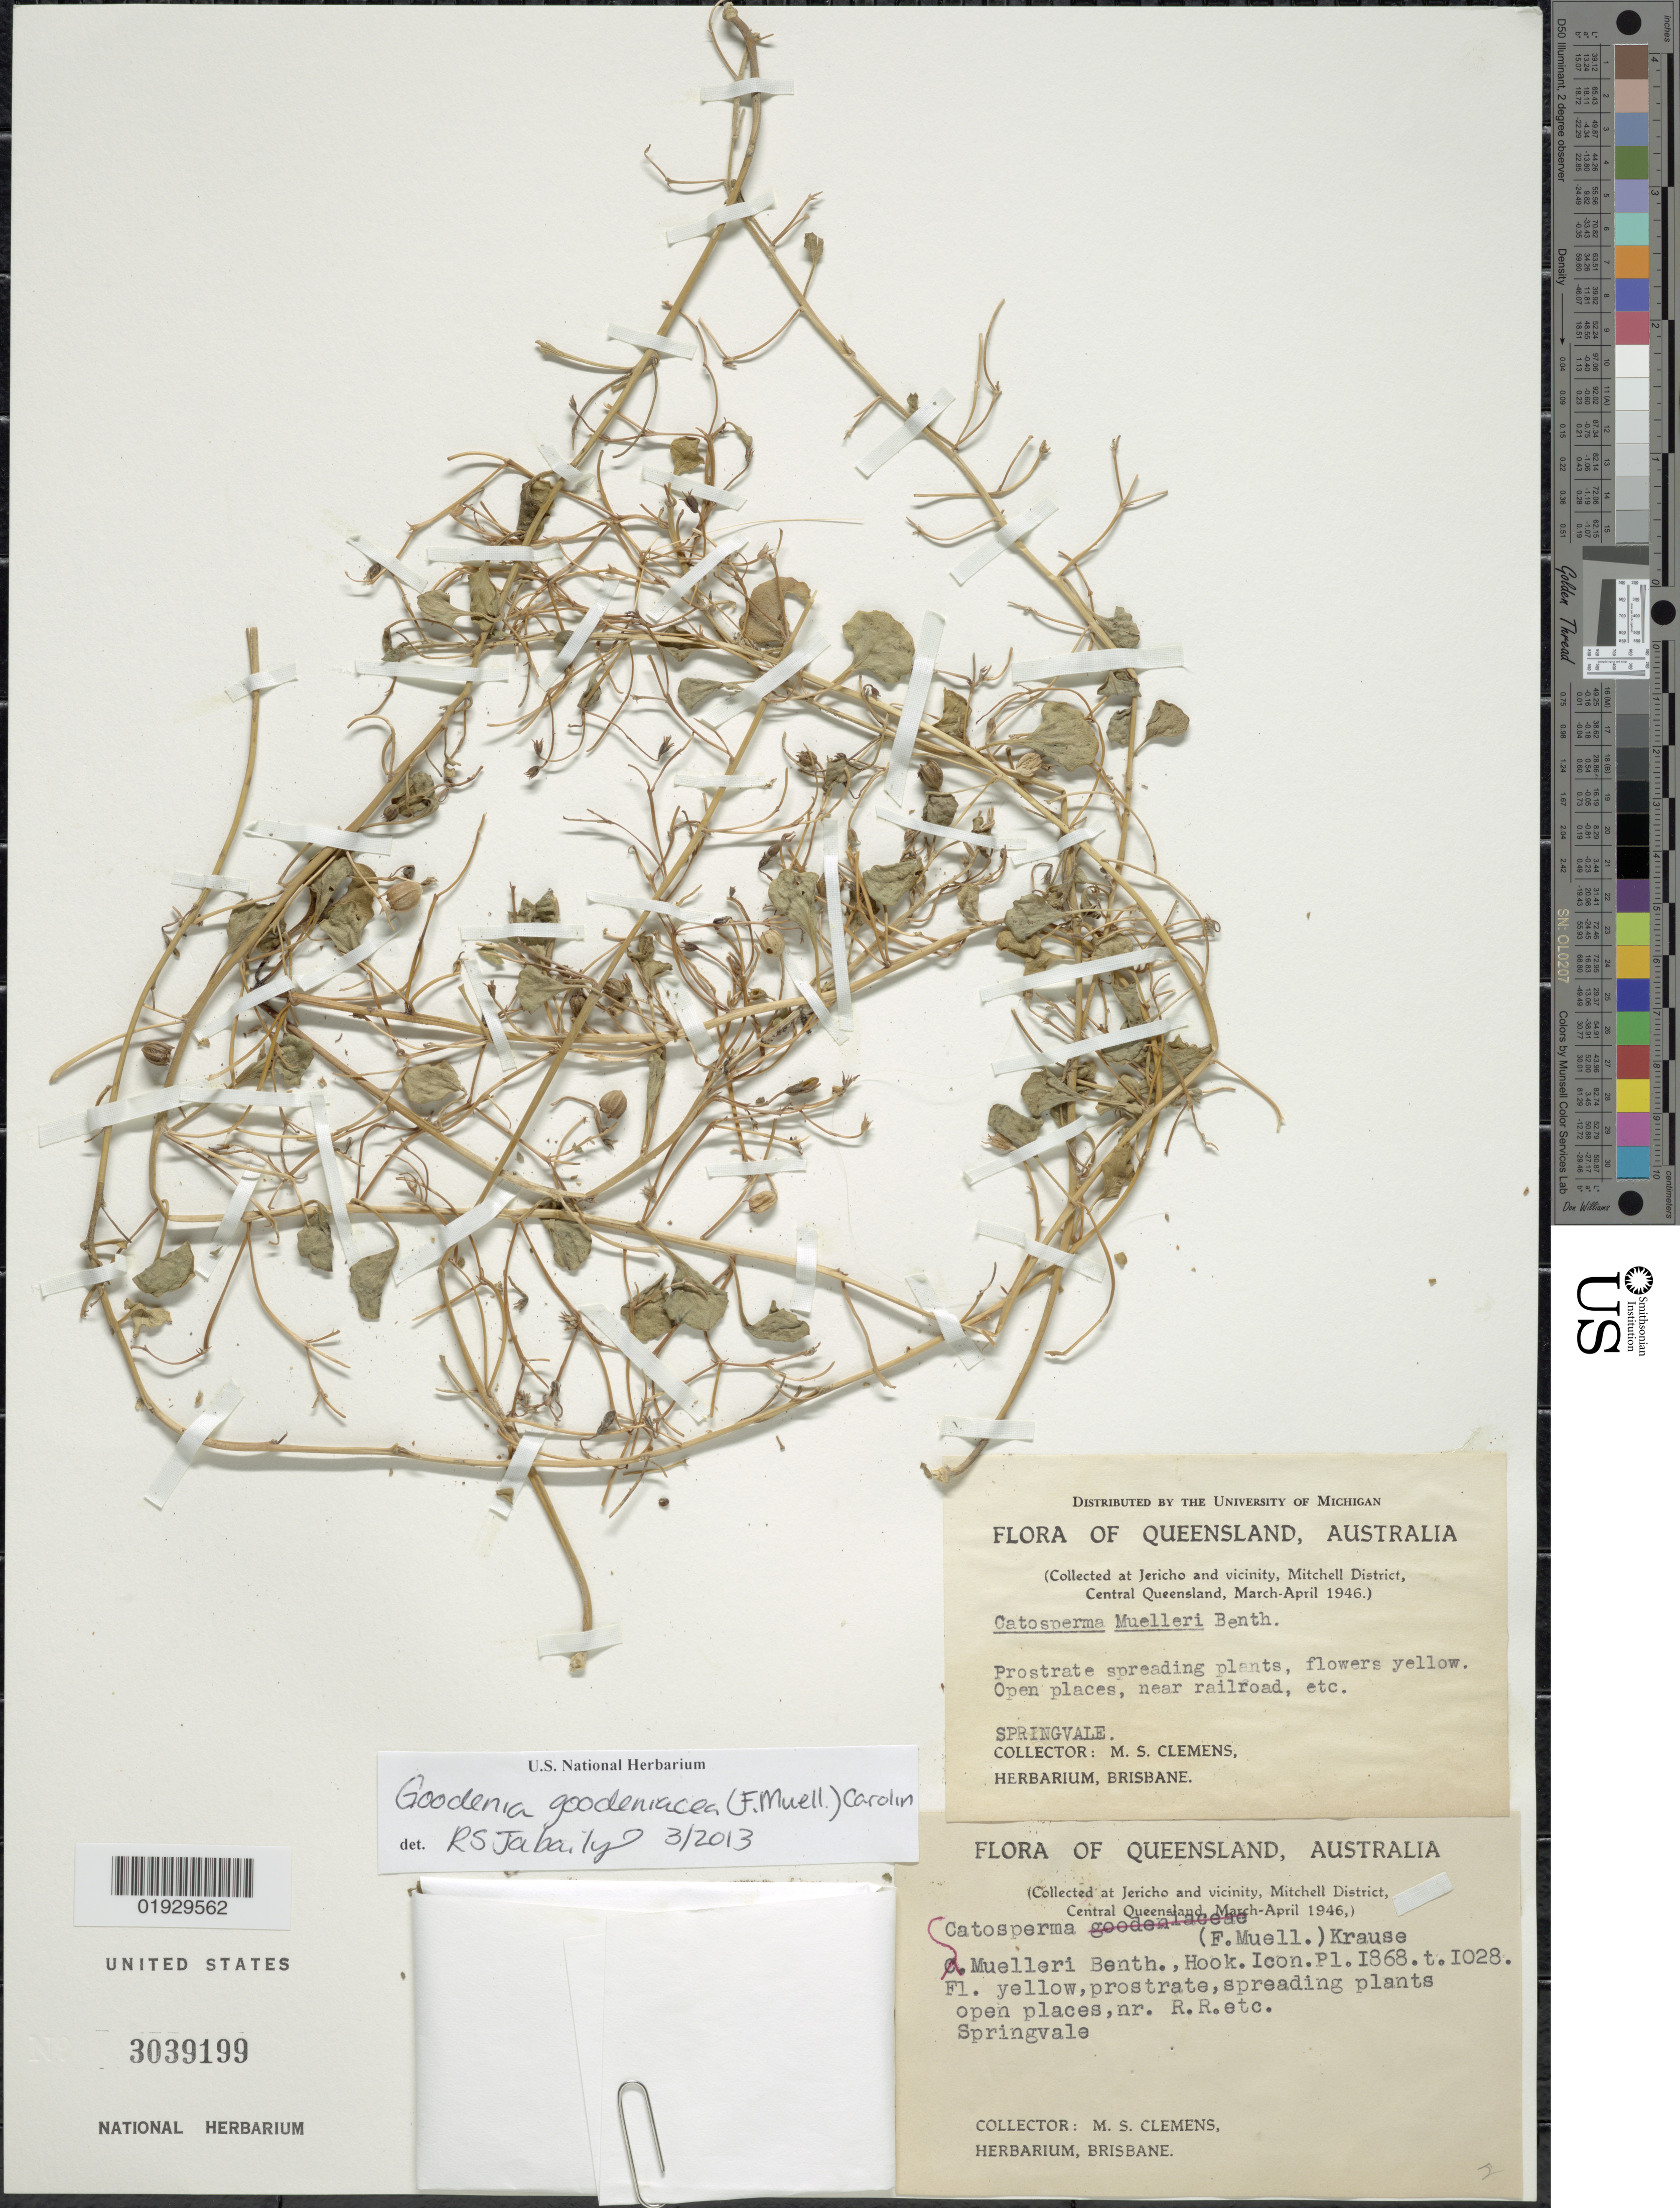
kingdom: Plantae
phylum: Tracheophyta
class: Magnoliopsida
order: Asterales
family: Goodeniaceae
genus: Goodenia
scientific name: Goodenia goodeniacea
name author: (F. Muell.) Carolin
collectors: M. S. Clemens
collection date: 1946-03/1946-04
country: Australia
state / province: Queensland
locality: Jericho and vicinity, Mitchell District, Central Queensland, Springvale.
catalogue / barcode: US 3039199